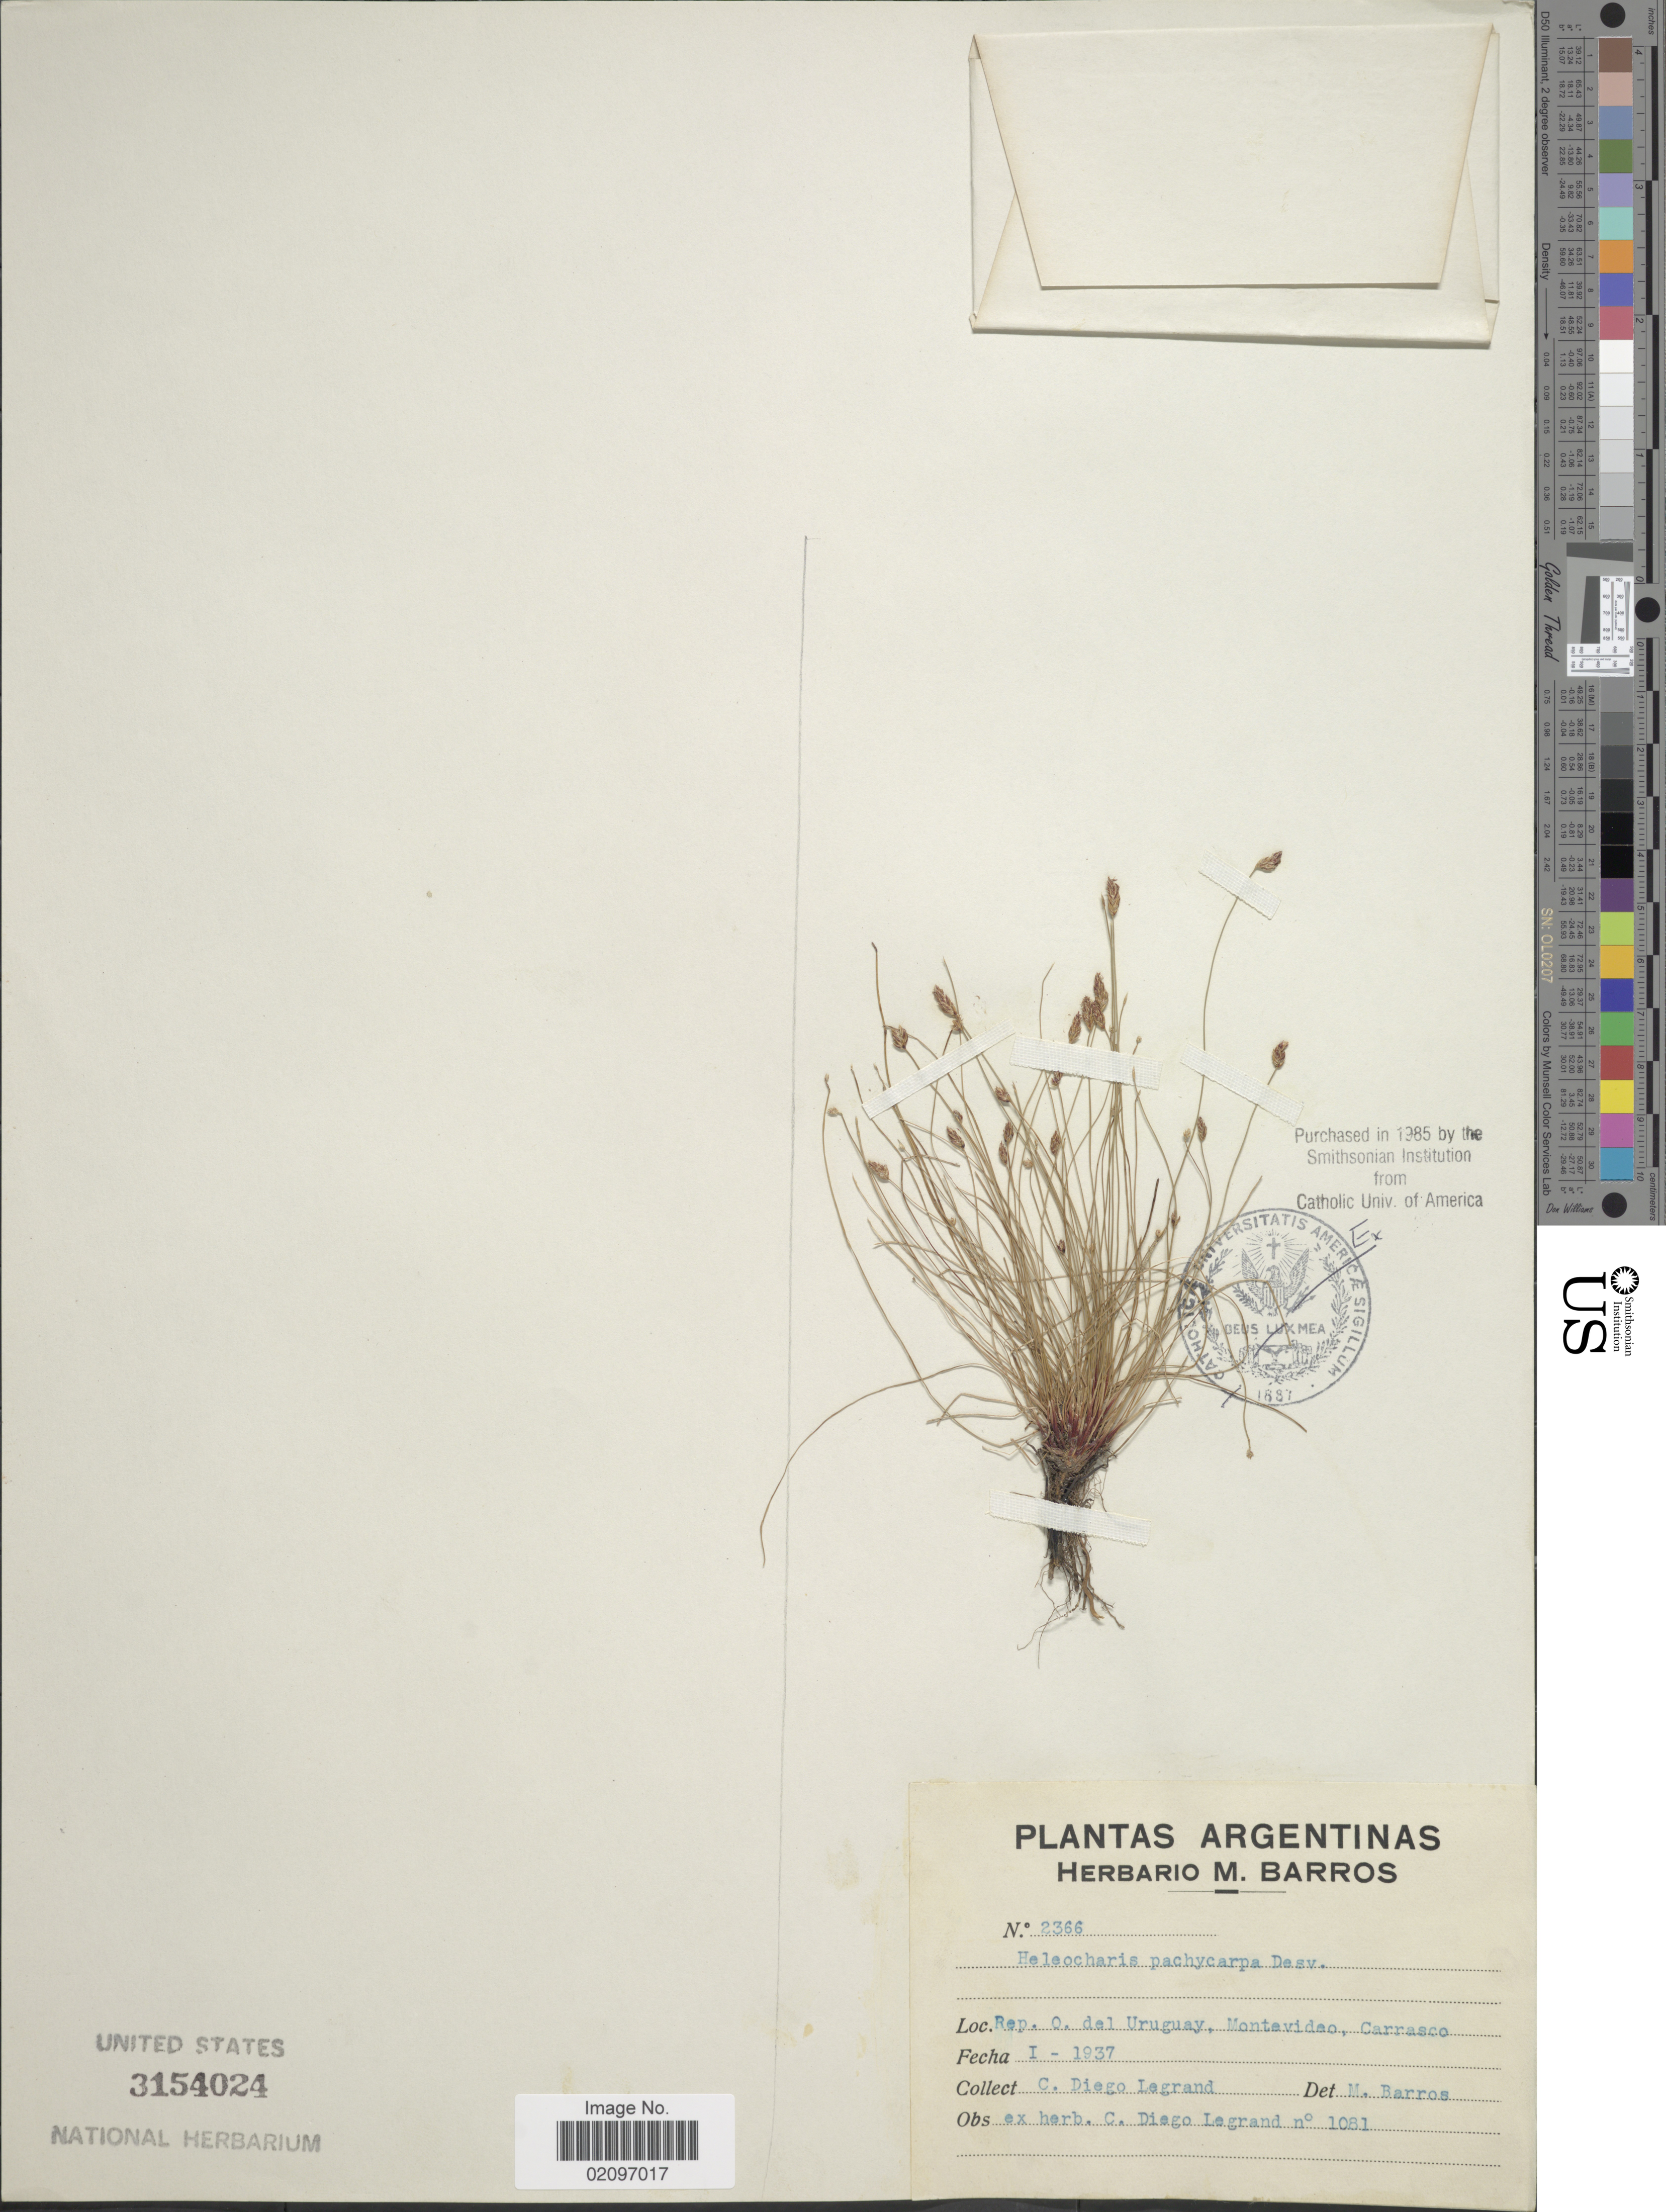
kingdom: Plantae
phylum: Tracheophyta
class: Liliopsida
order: Poales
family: Cyperaceae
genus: Eleocharis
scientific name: Eleocharis pachycarpa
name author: É. Desv.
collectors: C. D. Legrand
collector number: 2366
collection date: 1937-01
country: Uruguay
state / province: Montevideo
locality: Rep. del Uruguay, Montevideo, Carrasco.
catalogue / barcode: US 3154024